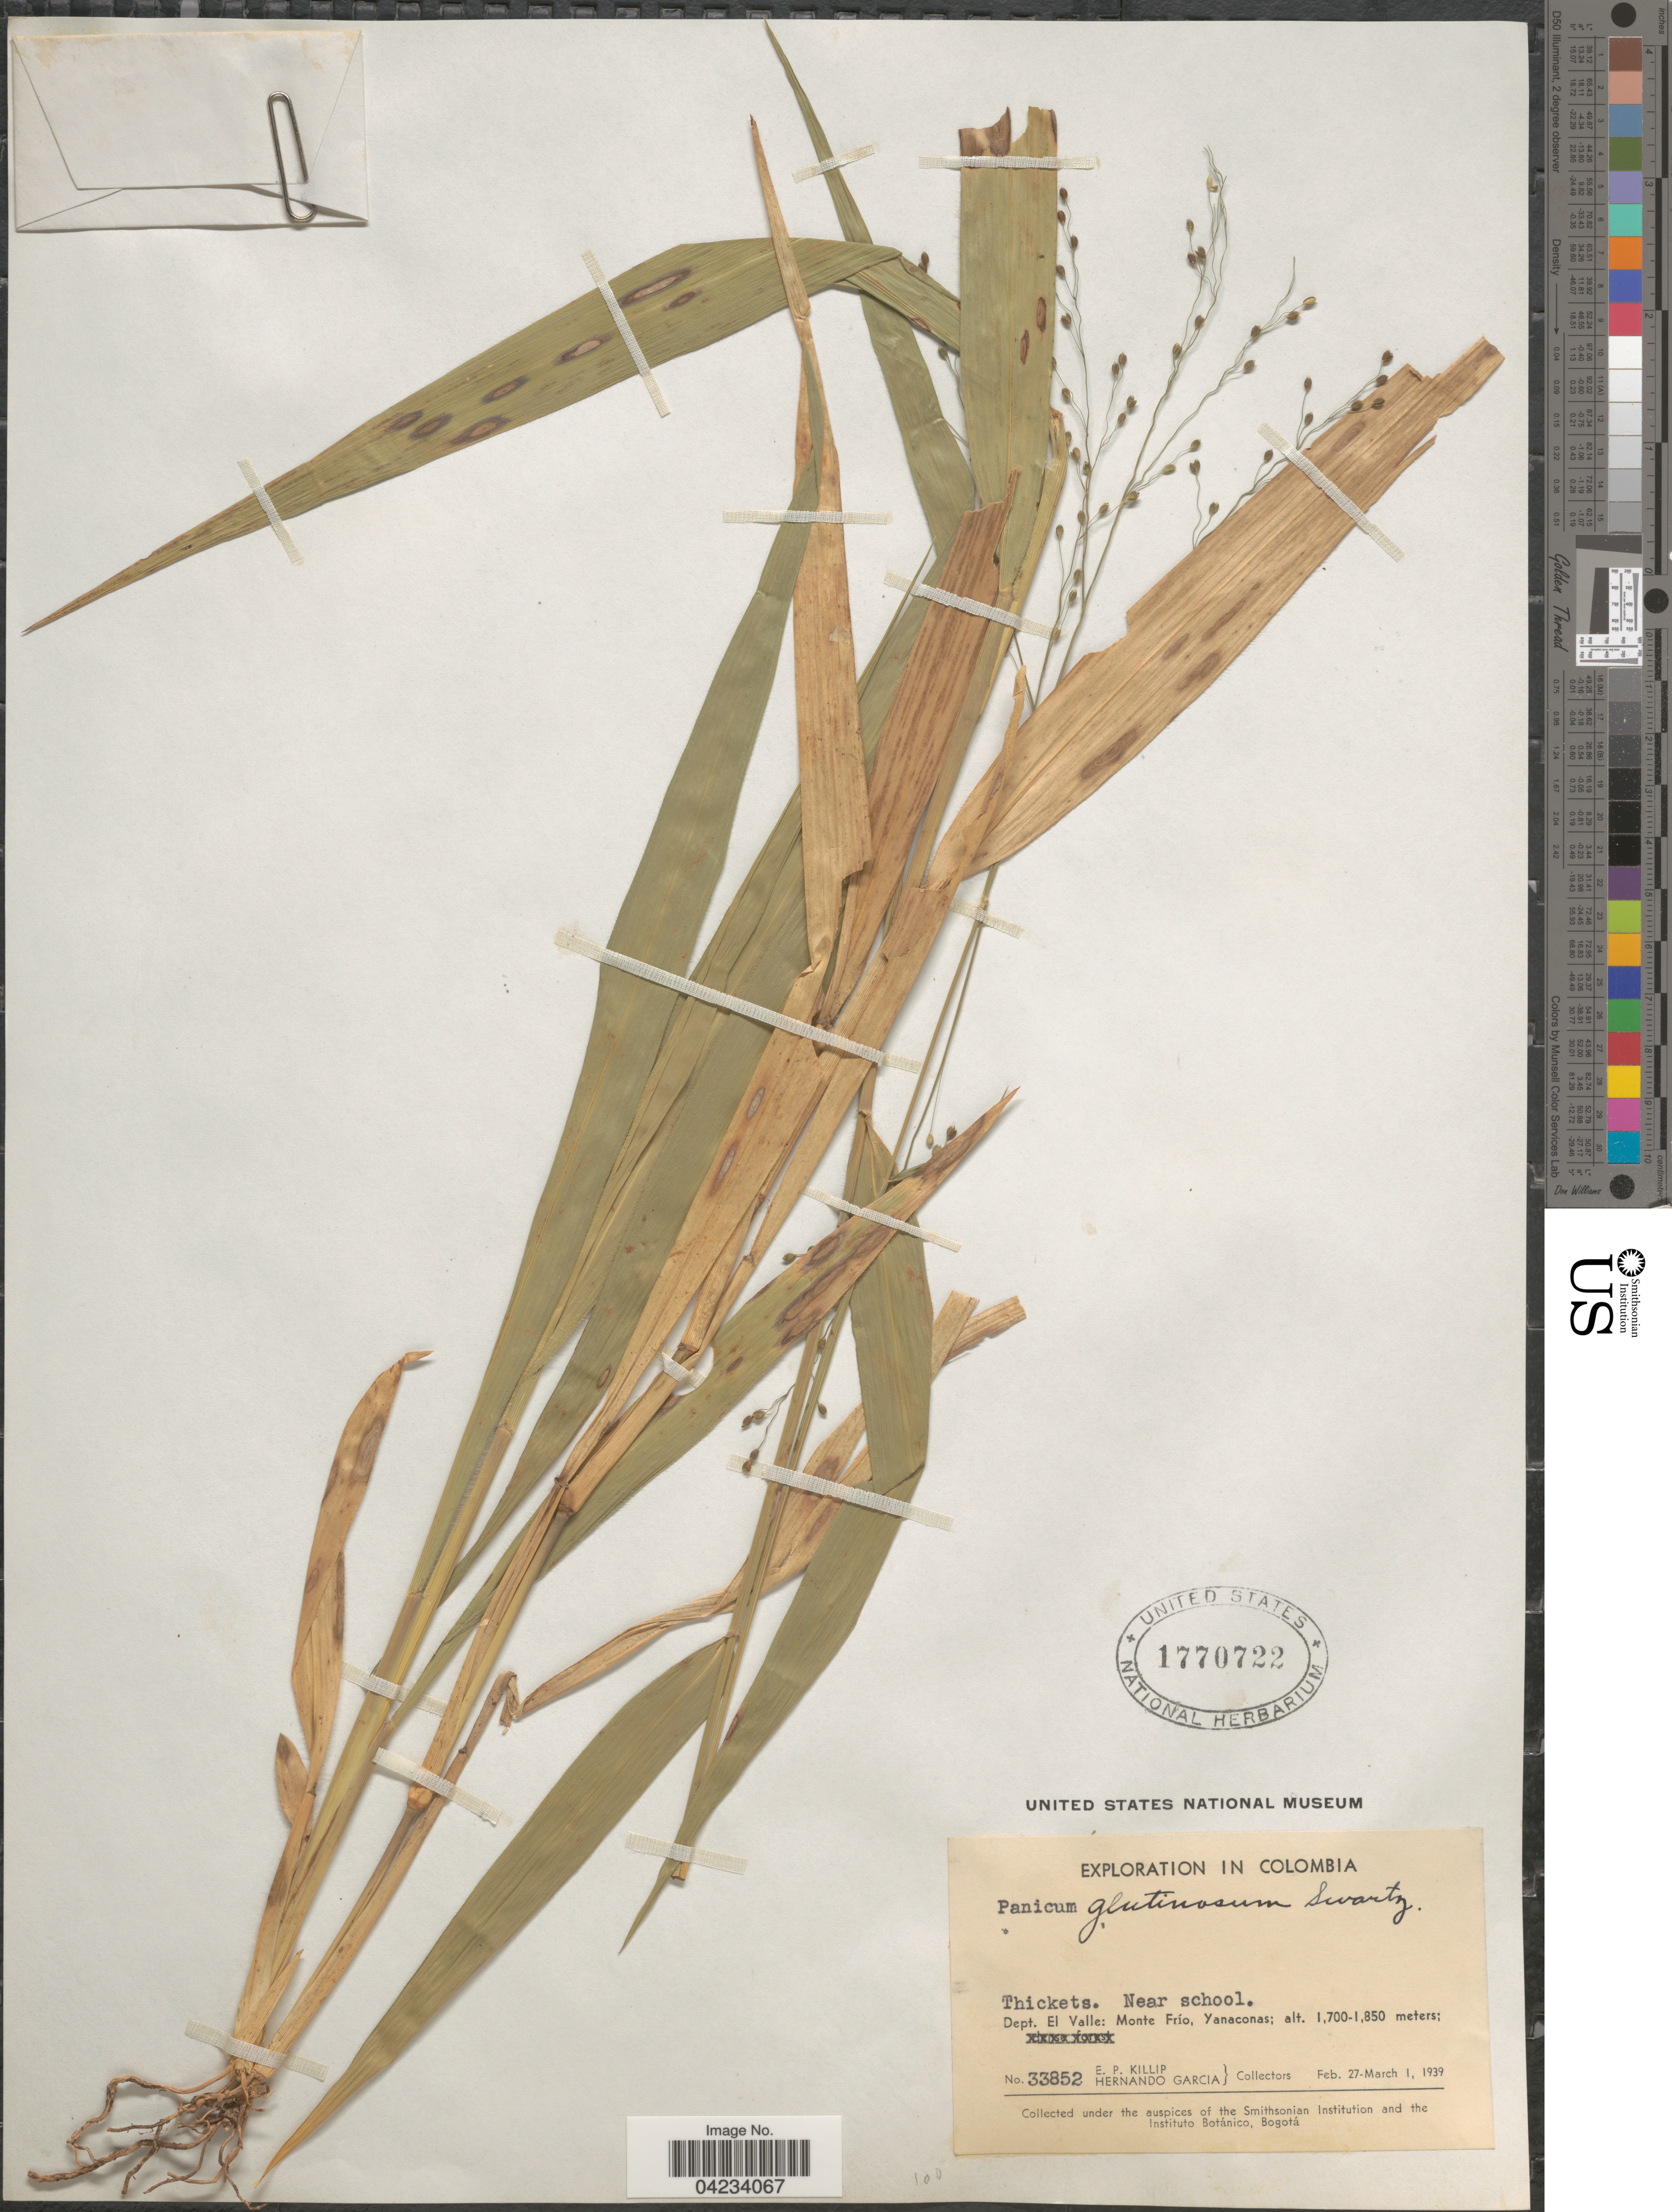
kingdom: Plantae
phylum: Tracheophyta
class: Liliopsida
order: Poales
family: Poaceae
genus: Homolepis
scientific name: Homolepis glutinosa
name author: (Sw.) Zuloaga & Soderstr.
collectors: E. P. Killip & H. Garcia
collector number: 33852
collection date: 1939-02-27/1939-03-01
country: Colombia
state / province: Valle del Cauca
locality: Exploration in Colombia. Near school. Dept. El Valle: Monte Frio, Yanaconas.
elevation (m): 1700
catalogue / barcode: US 1770722